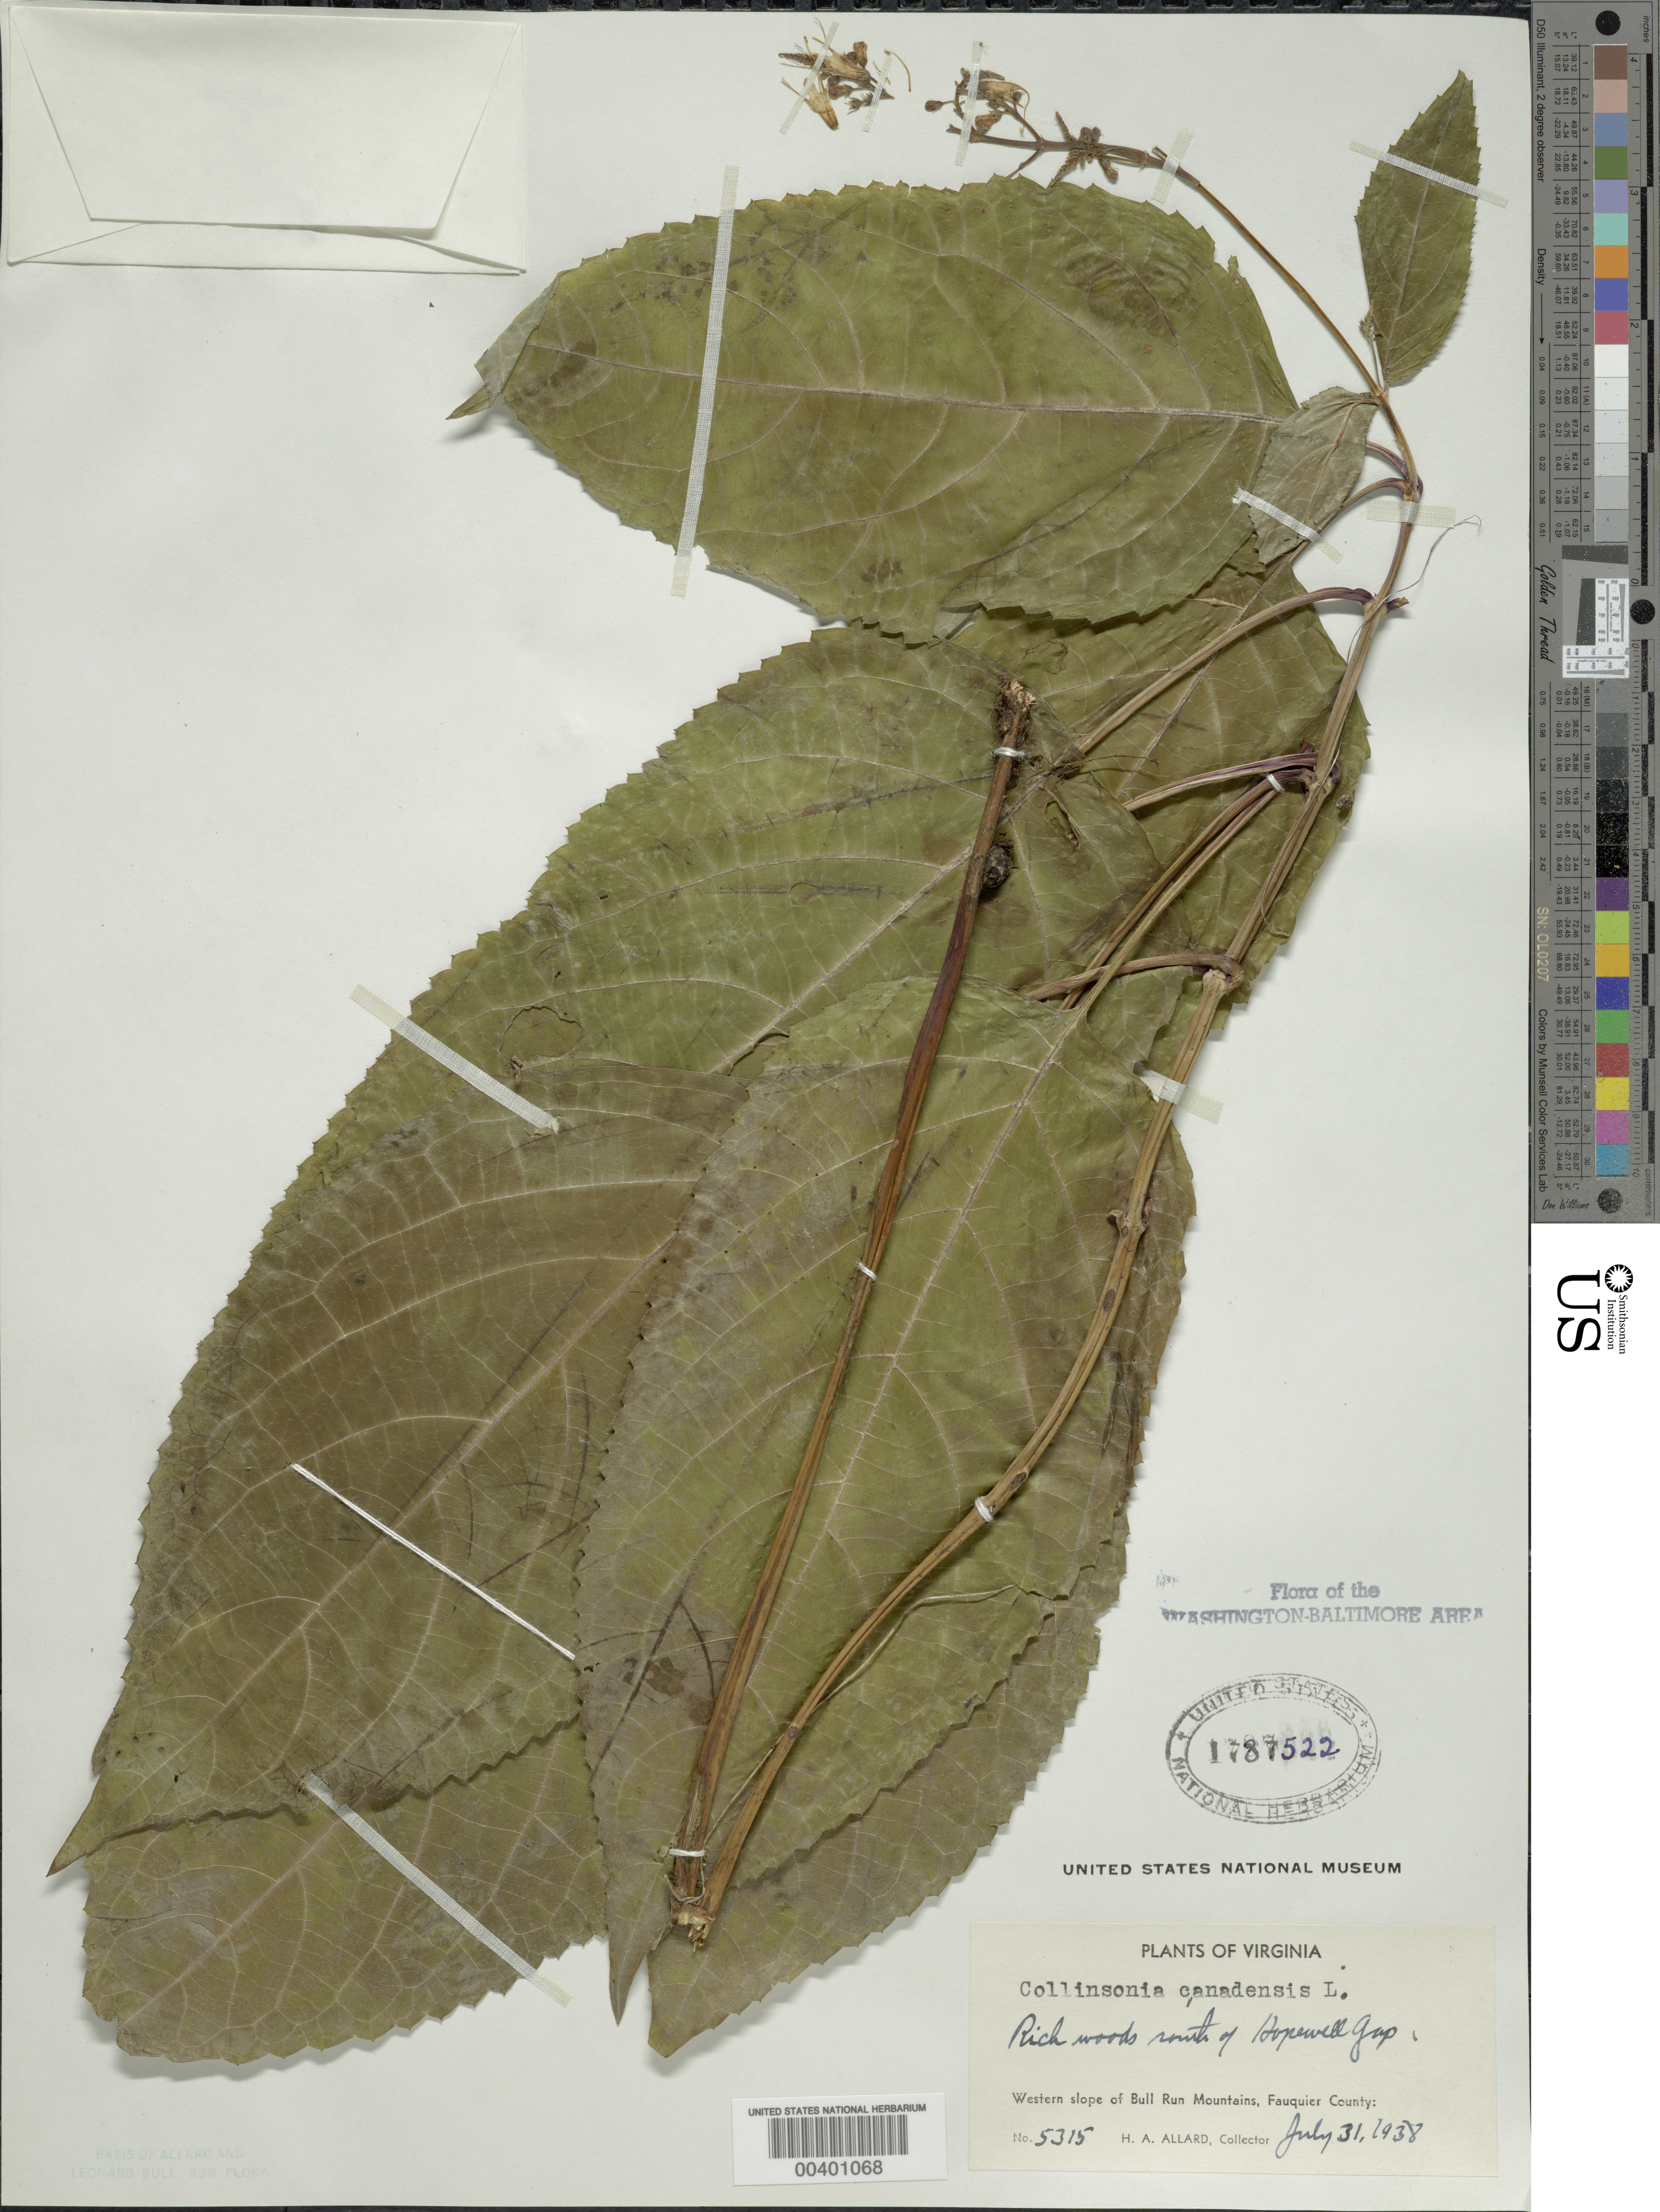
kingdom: Plantae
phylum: Tracheophyta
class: Magnoliopsida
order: Lamiales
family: Lamiaceae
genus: Collinsonia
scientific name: Collinsonia canadensis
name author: L.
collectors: H. A. Allard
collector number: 5315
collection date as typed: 31 Jul 1938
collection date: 1938-07-31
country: United States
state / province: Virginia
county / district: Fauquier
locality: South of Hopewell Gap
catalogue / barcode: US 1787522